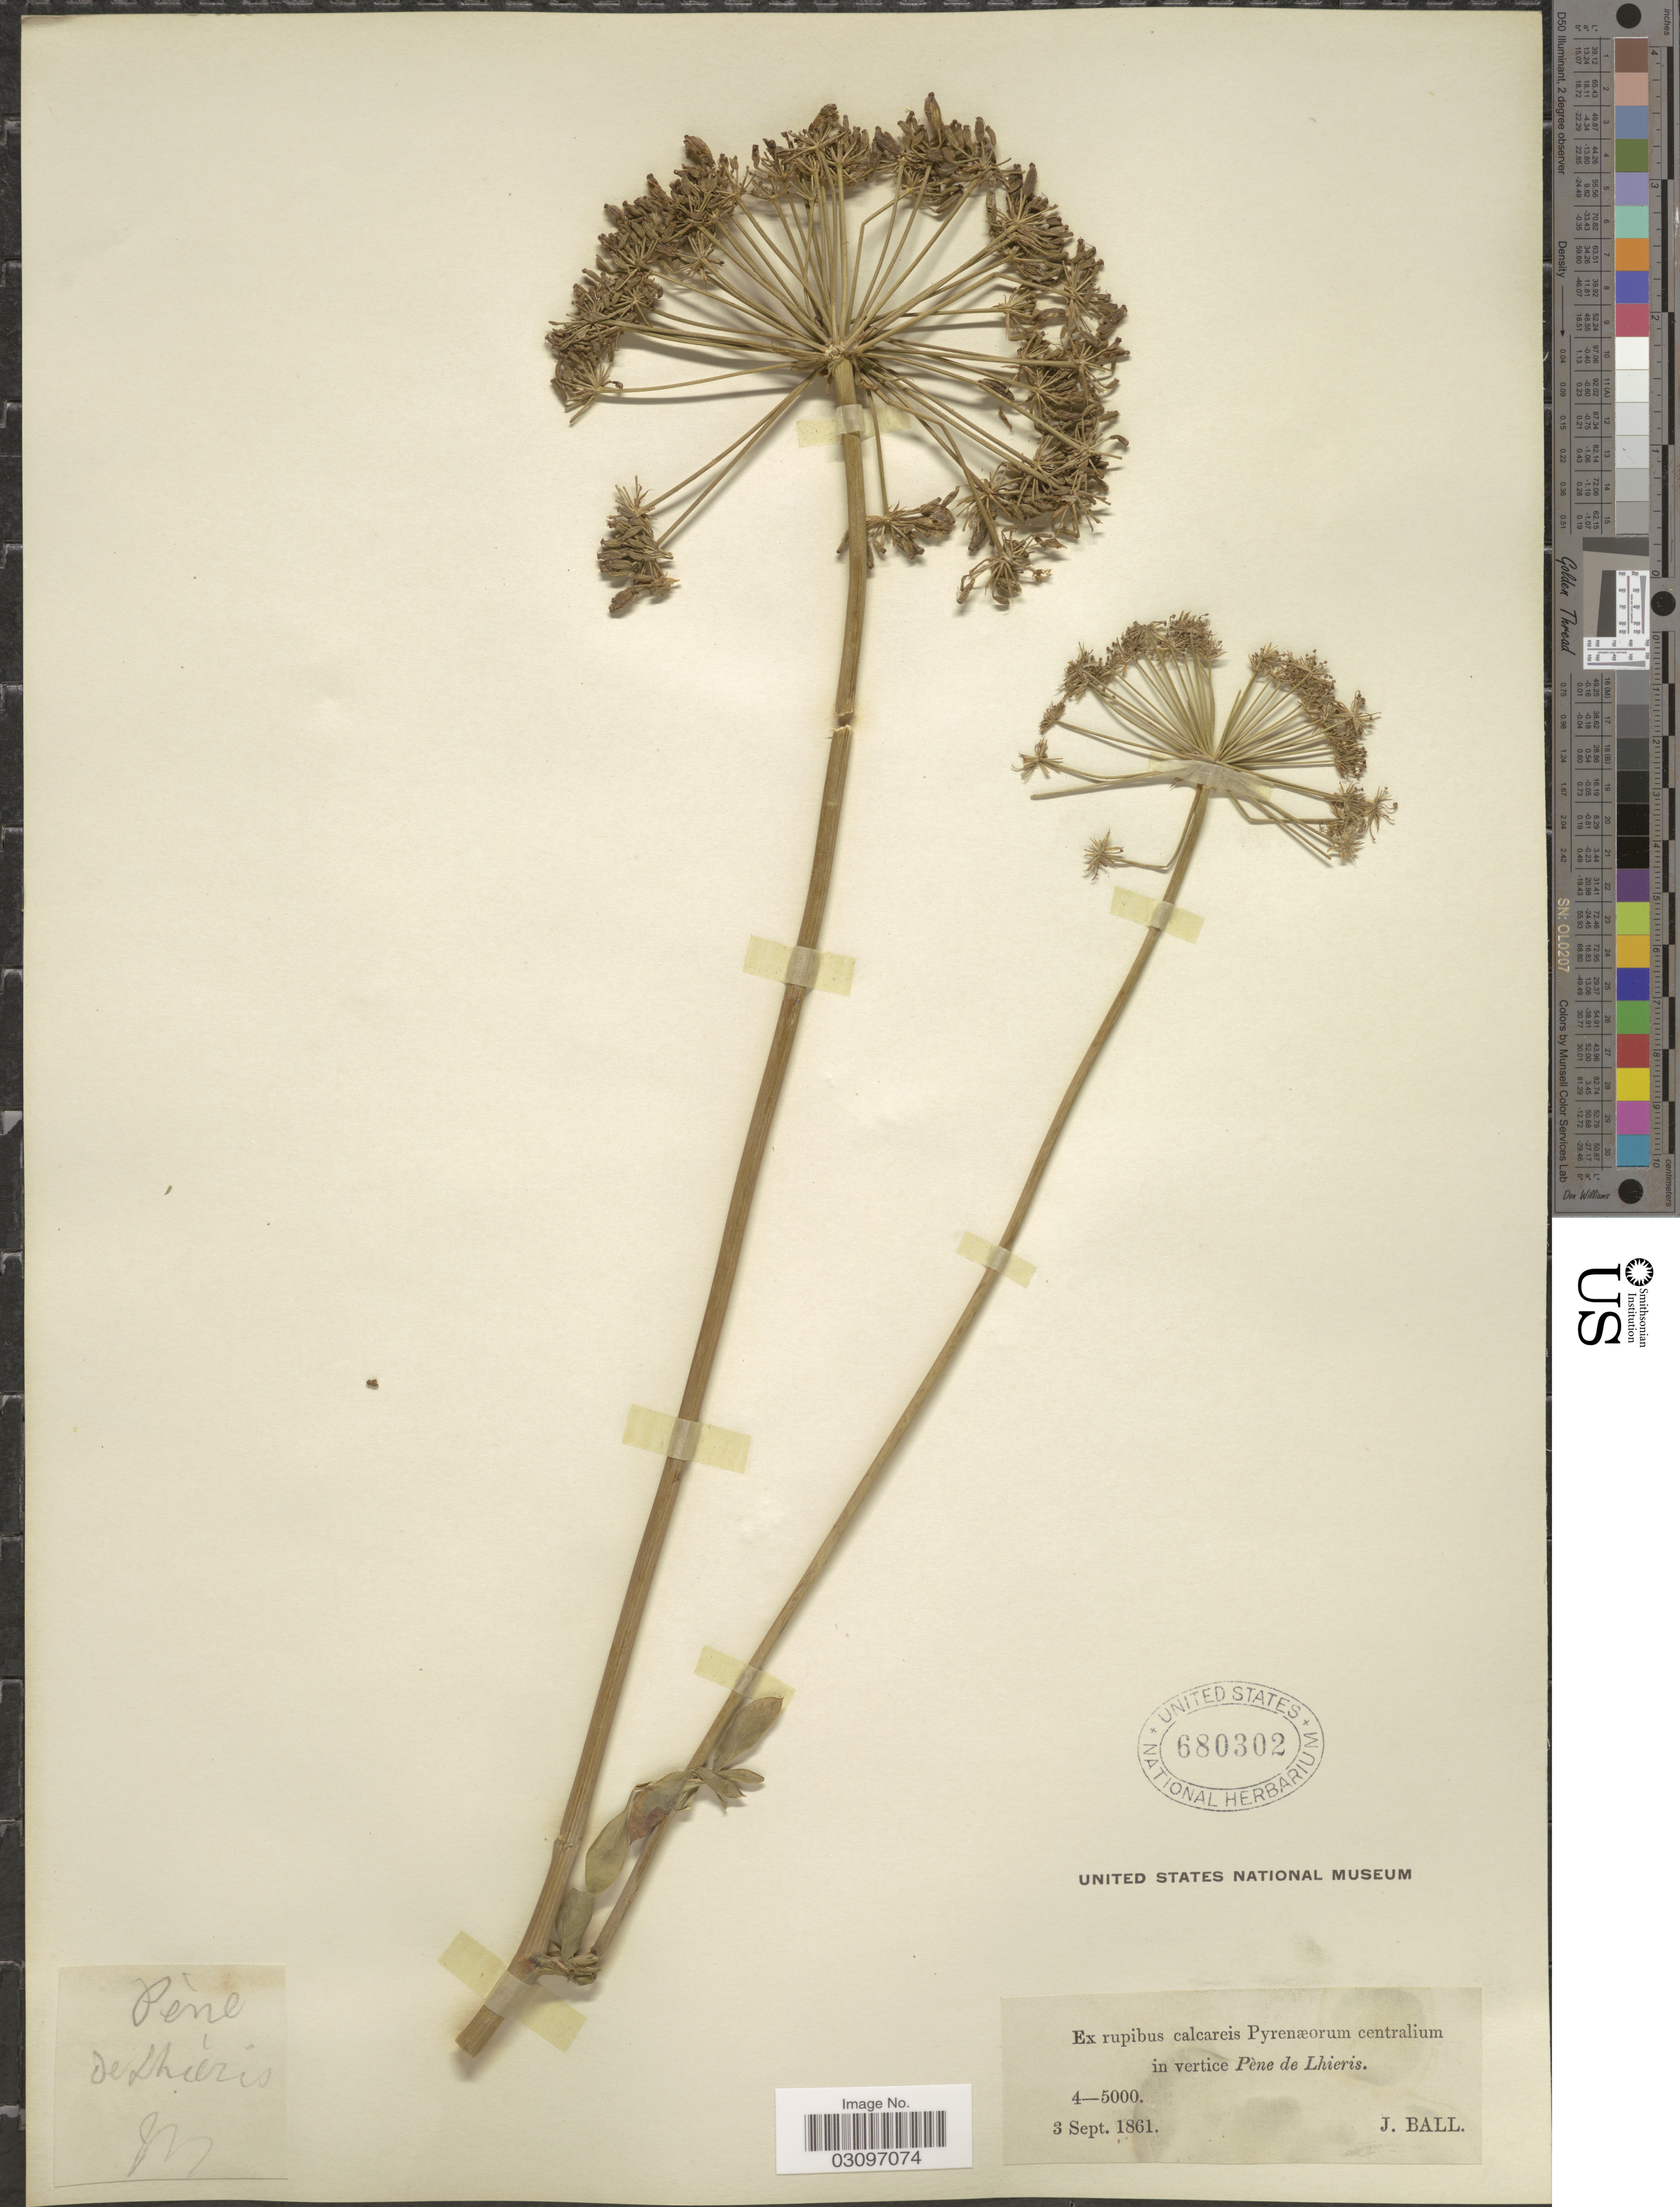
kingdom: Plantae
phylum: Tracheophyta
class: Magnoliopsida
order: Apiales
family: Apiaceae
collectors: J. Ball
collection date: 1861-09-03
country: France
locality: Ex rupibus calcareis Pyrenæorum centralium in vertice Pène de Lhieris.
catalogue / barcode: US 680302